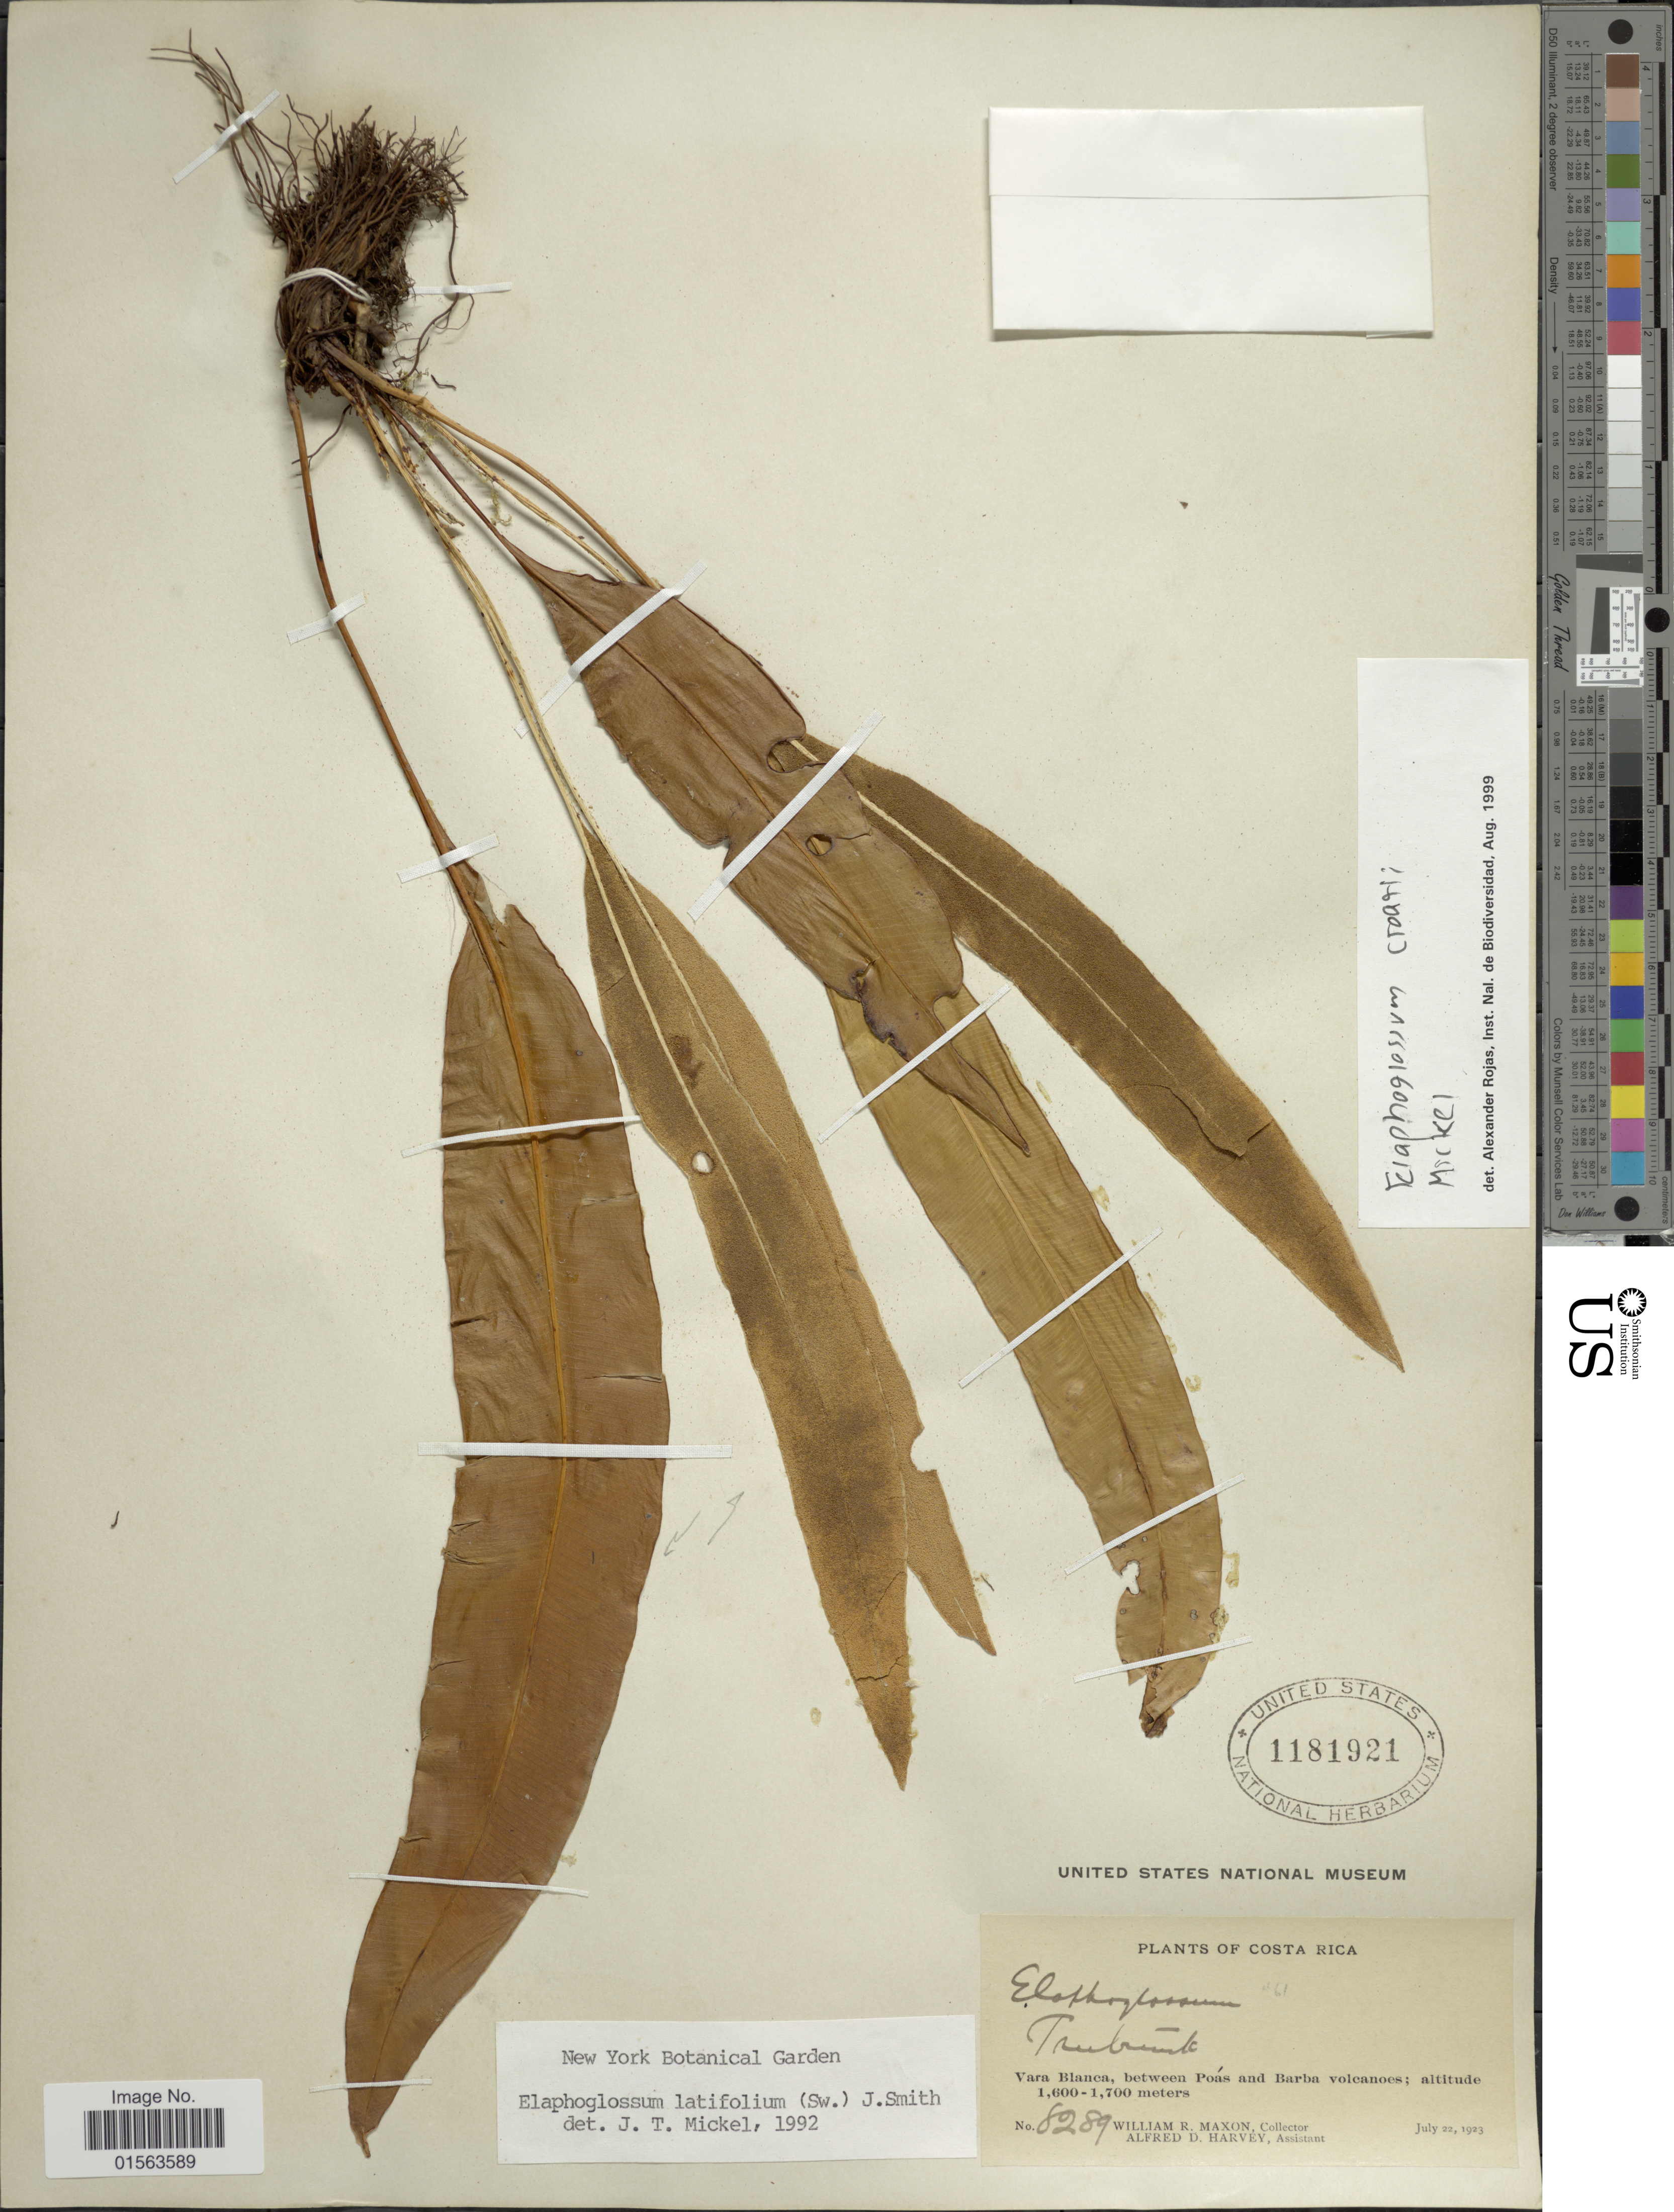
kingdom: Plantae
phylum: Tracheophyta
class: Polypodiopsida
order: Polypodiales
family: Dryopteridaceae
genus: Elaphoglossum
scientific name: Elaphoglossum croatii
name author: Mickel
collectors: W. R. Maxon & A. D. Harvey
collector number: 8289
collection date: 1923-07-22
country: Costa Rica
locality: Vara Blnca, between Poas and Barba volcanoes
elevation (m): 1600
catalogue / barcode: US 1181921